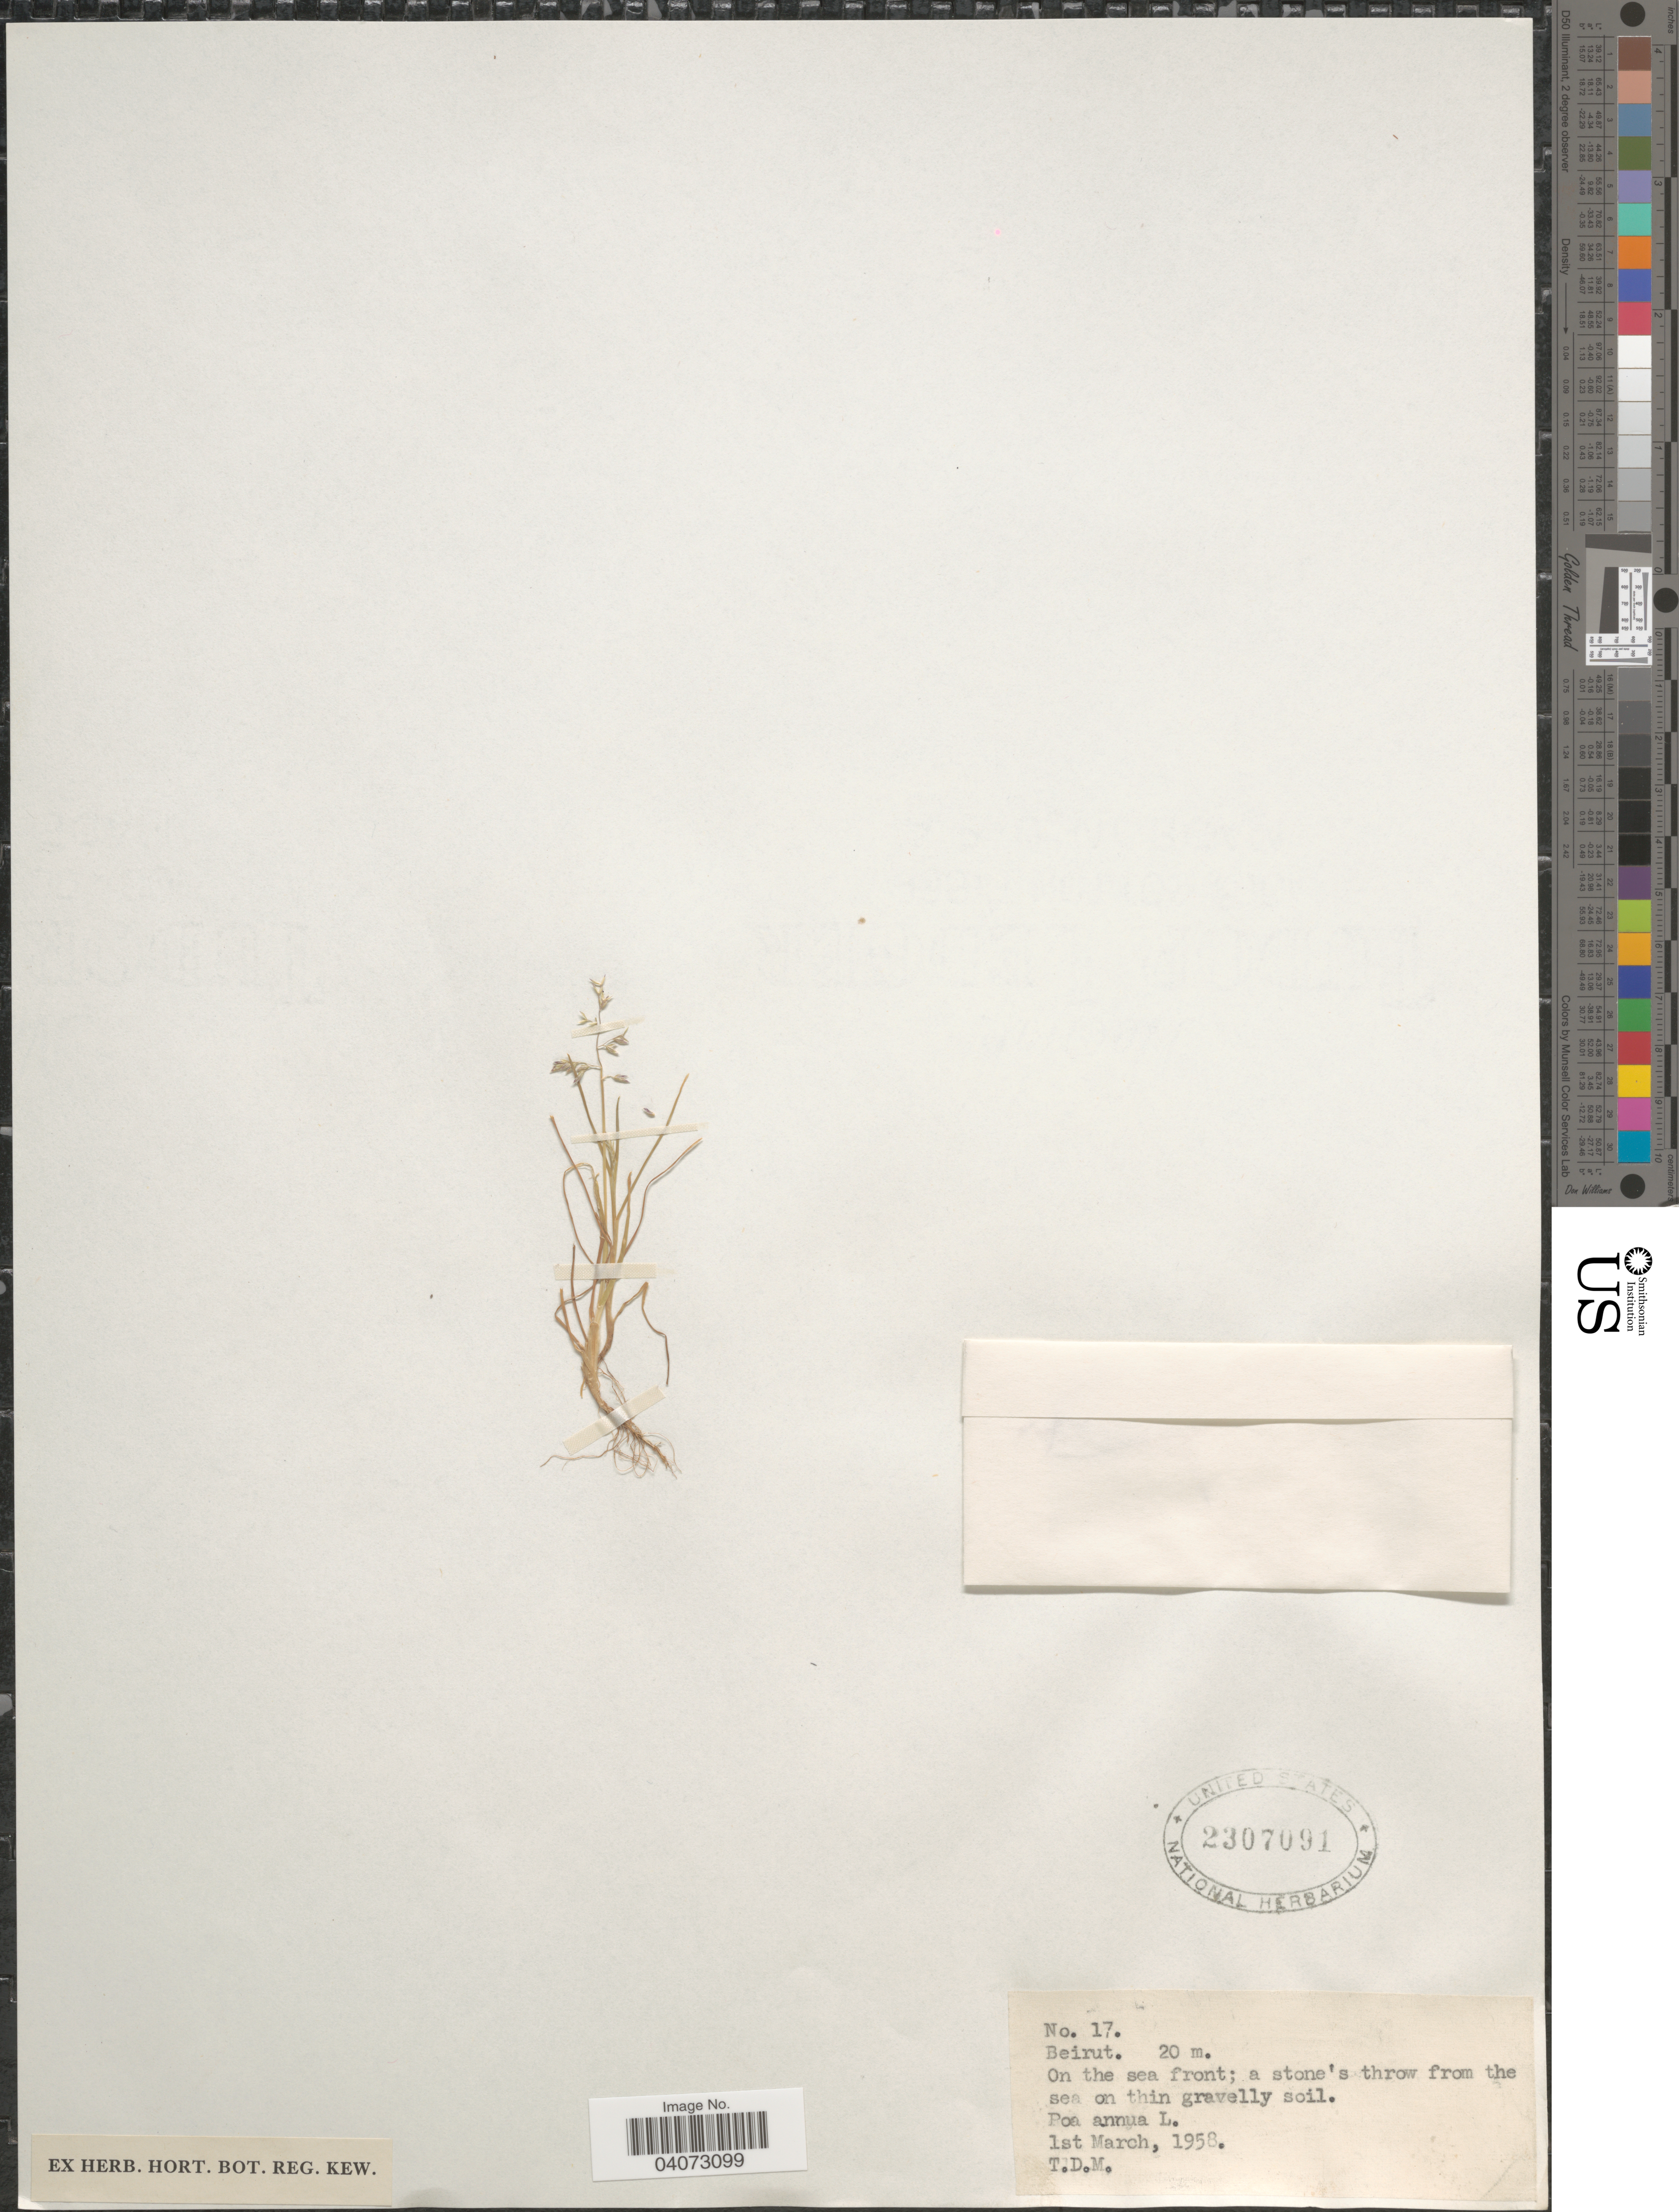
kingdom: Plantae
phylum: Tracheophyta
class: Liliopsida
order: Poales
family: Poaceae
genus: Poa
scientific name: Poa annua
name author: L.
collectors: T. D. M.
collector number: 17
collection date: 1958-03-01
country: Lebanon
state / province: Beyrouth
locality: Beirut. On the sea front; a stone's throw from the sea on thin gravelly soil.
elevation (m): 20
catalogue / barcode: US 2307091